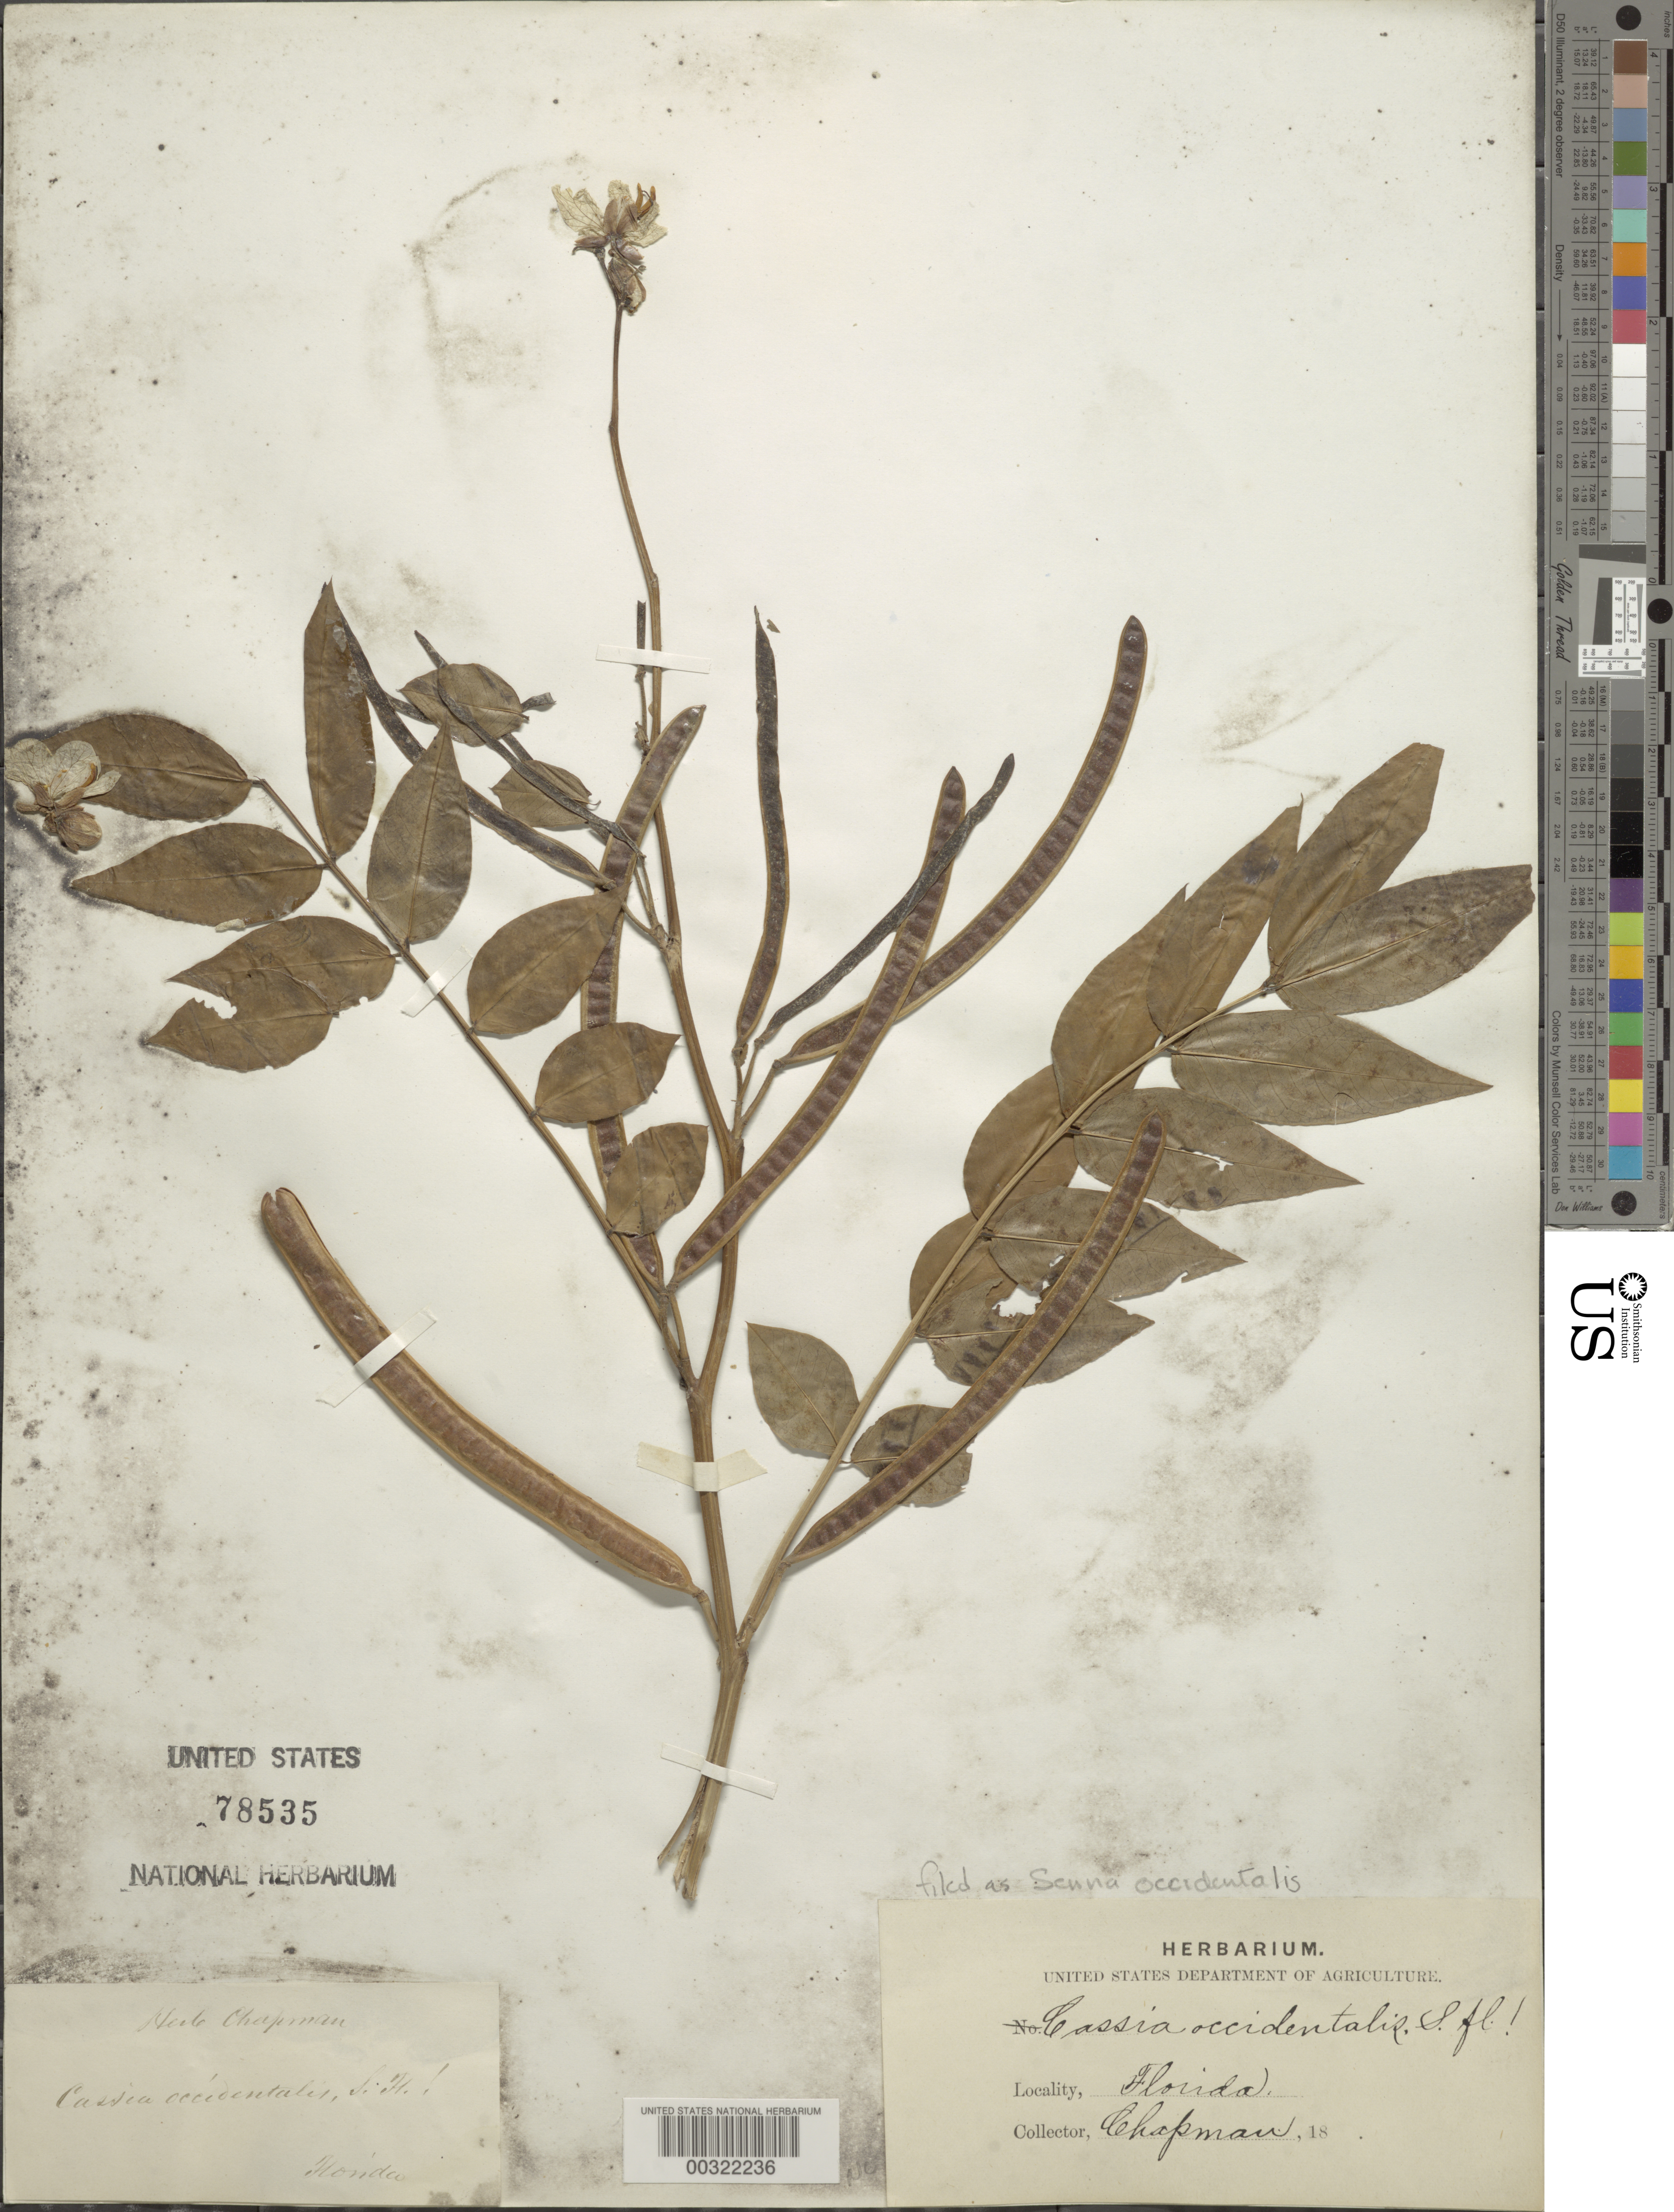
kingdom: Plantae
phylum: Tracheophyta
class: Magnoliopsida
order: Fabales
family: Fabaceae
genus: Senna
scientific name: Senna occidentalis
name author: (L.) Link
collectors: A. W. Chapman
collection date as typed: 18--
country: United States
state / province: Florida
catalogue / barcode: US 78535